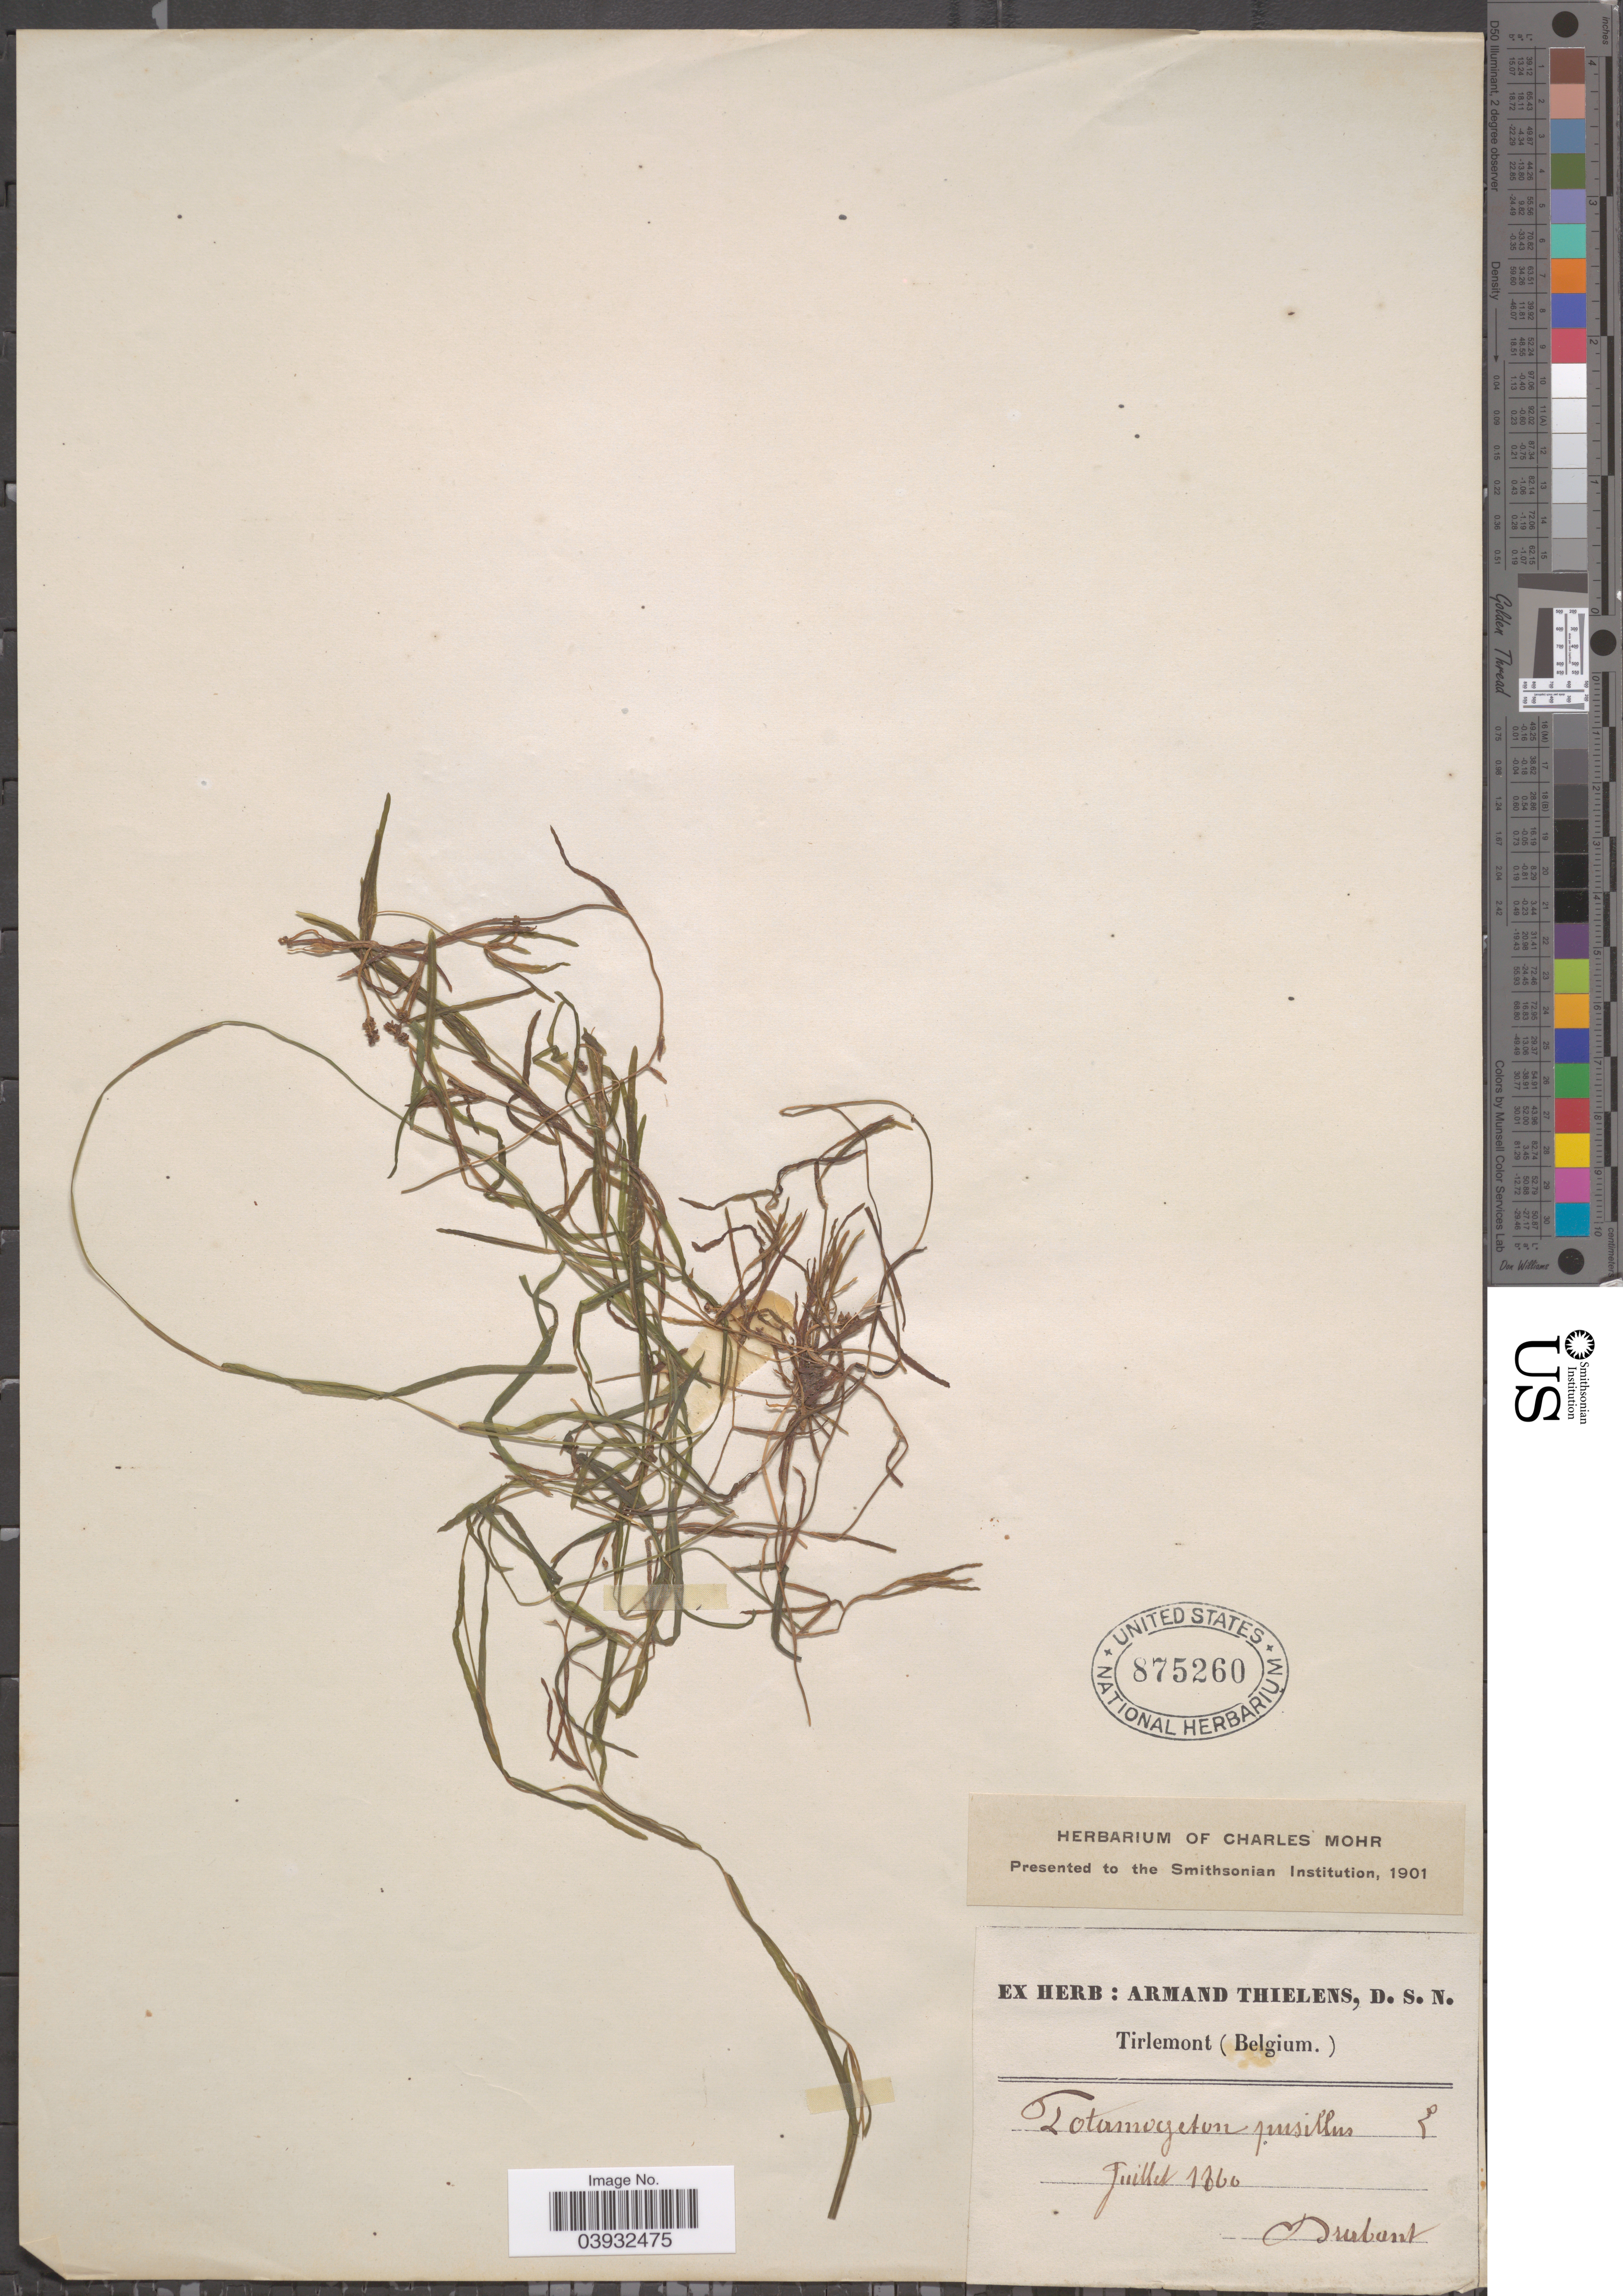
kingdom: Plantae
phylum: Tracheophyta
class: Liliopsida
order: Alismatales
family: Potamogetonaceae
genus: Potamogeton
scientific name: Potamogeton pusillus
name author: L.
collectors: ex herb. Armand Thielens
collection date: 1860-07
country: Belgium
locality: Tirlemont.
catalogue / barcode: US 875260